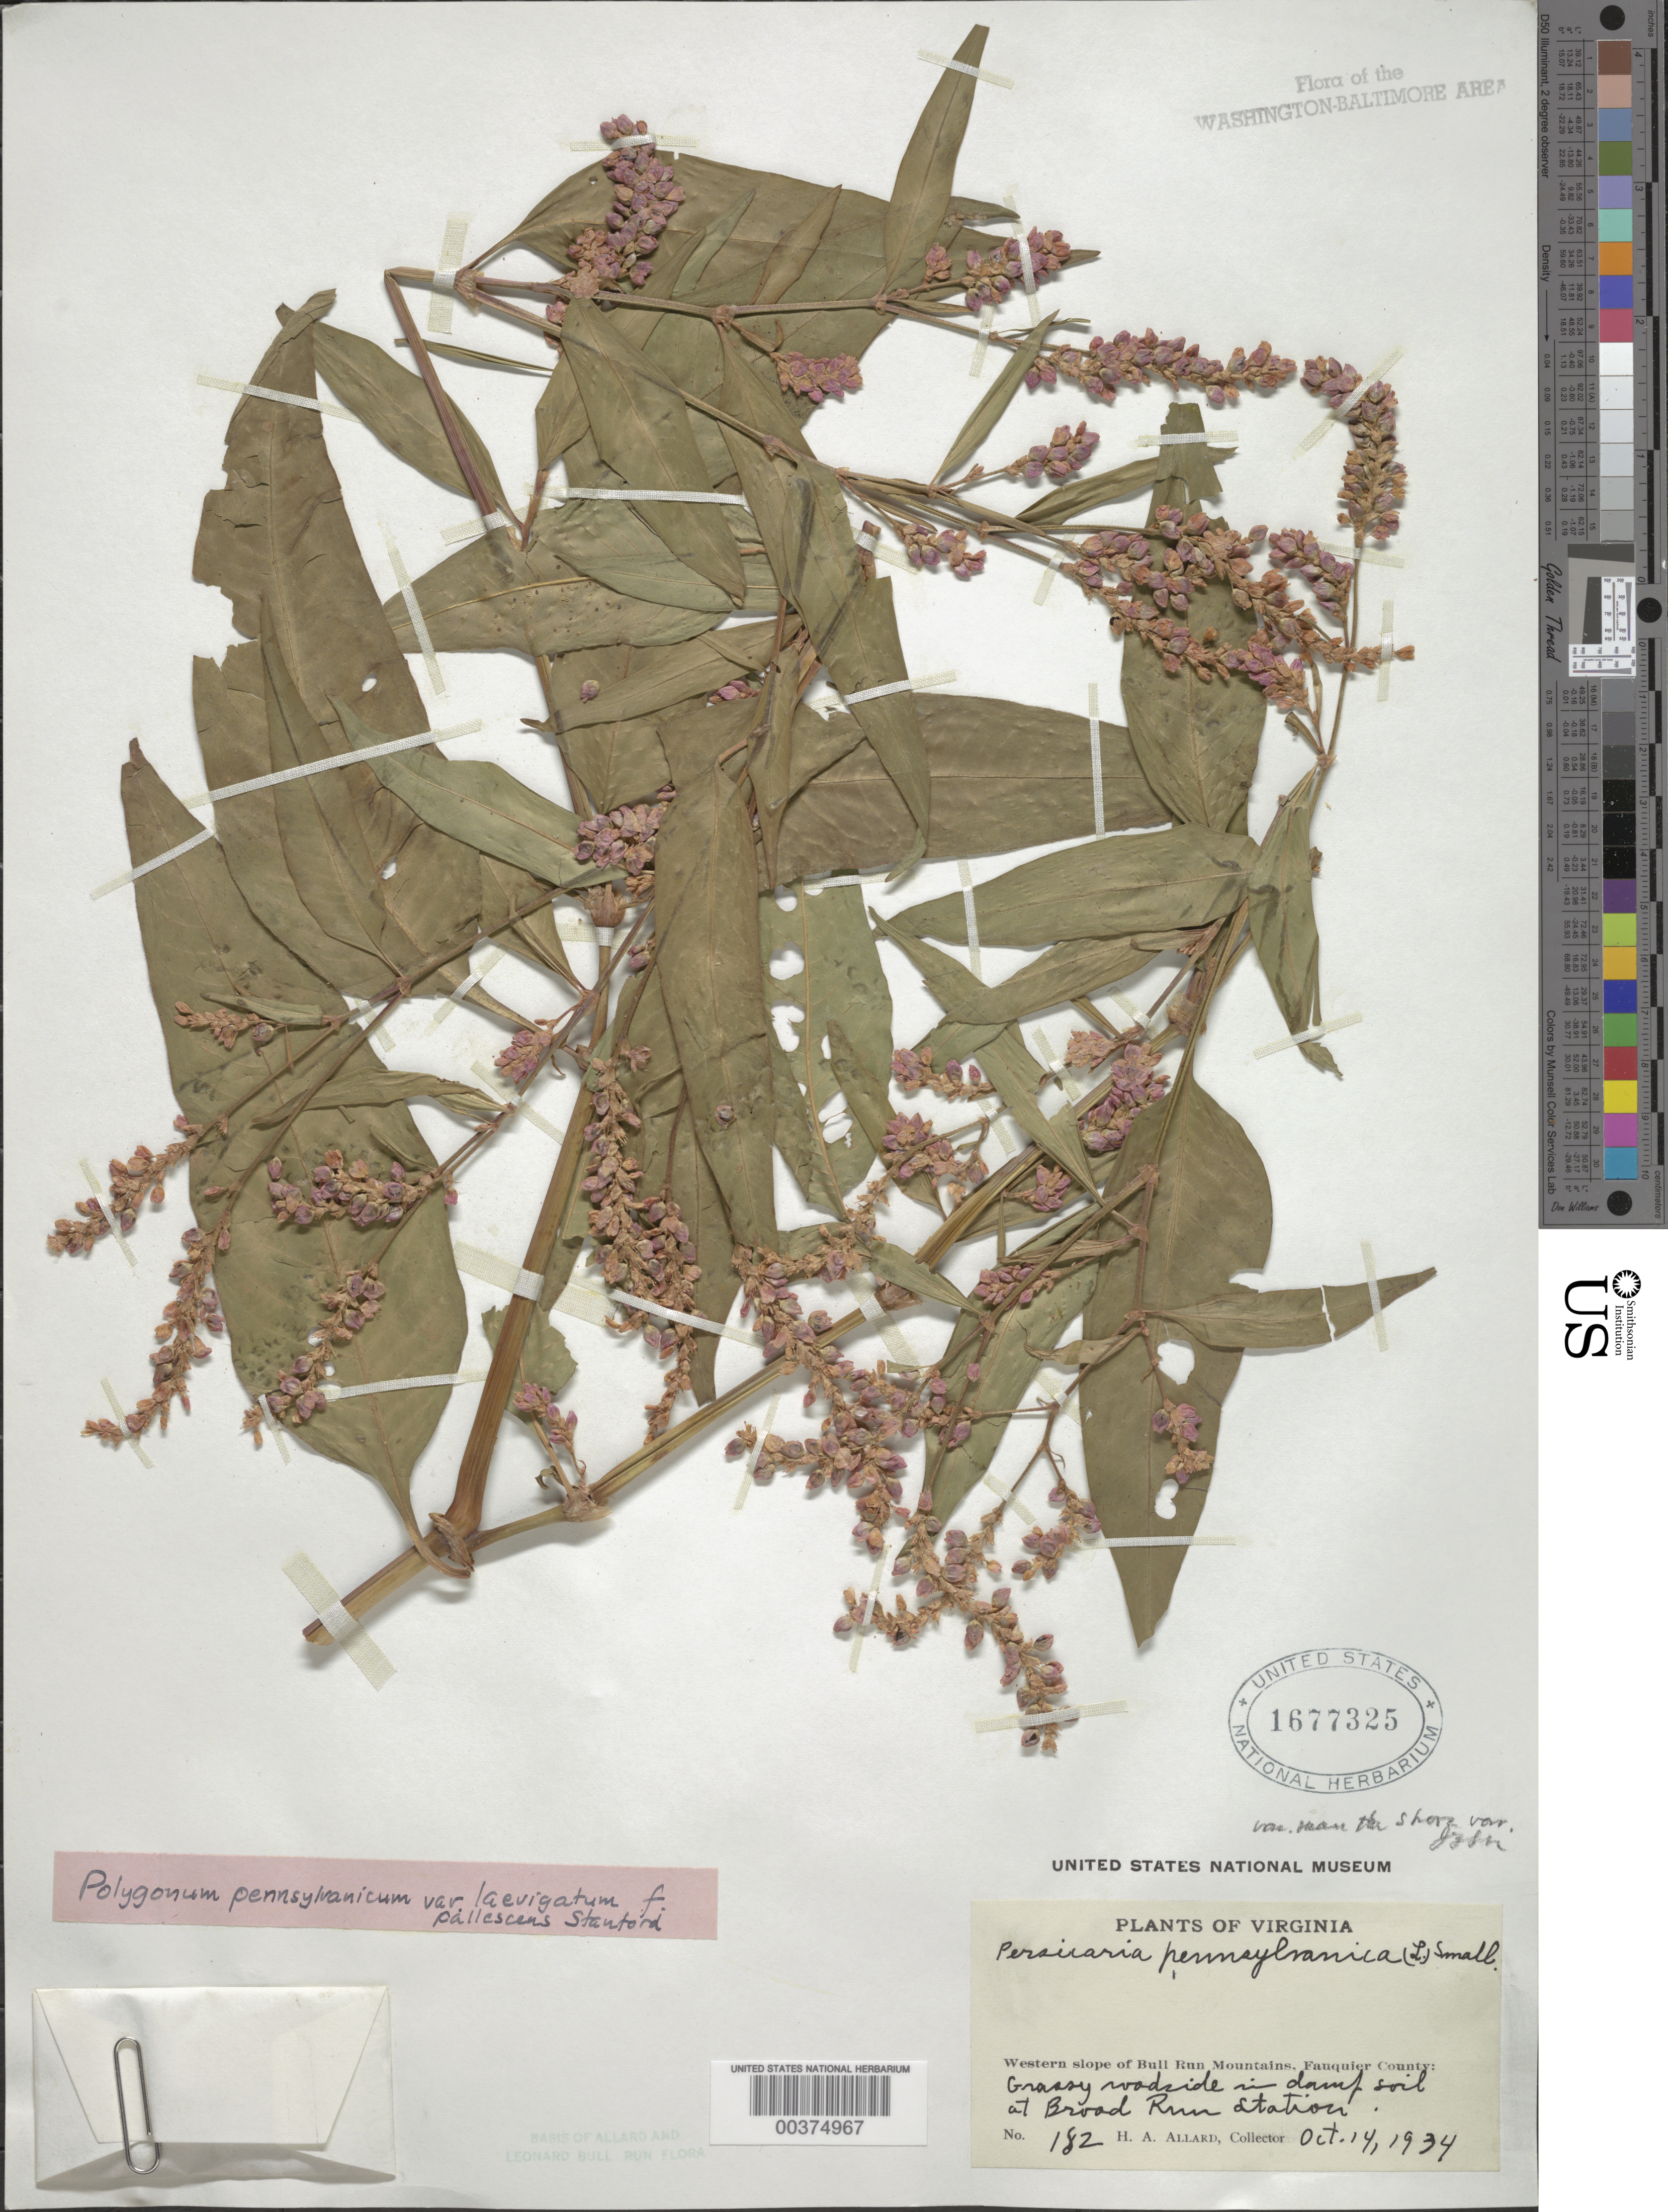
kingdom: Plantae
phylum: Tracheophyta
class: Magnoliopsida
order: Caryophyllales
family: Polygonaceae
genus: Persicaria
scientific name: Persicaria pensylvanica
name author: (L.) M. Gómez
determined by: Atha, D. E.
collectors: H. A. Allard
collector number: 182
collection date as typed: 14 Oct 1934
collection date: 1934-10-14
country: United States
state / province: Virginia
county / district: Fauquier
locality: Broad Run Station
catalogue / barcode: US 1677325